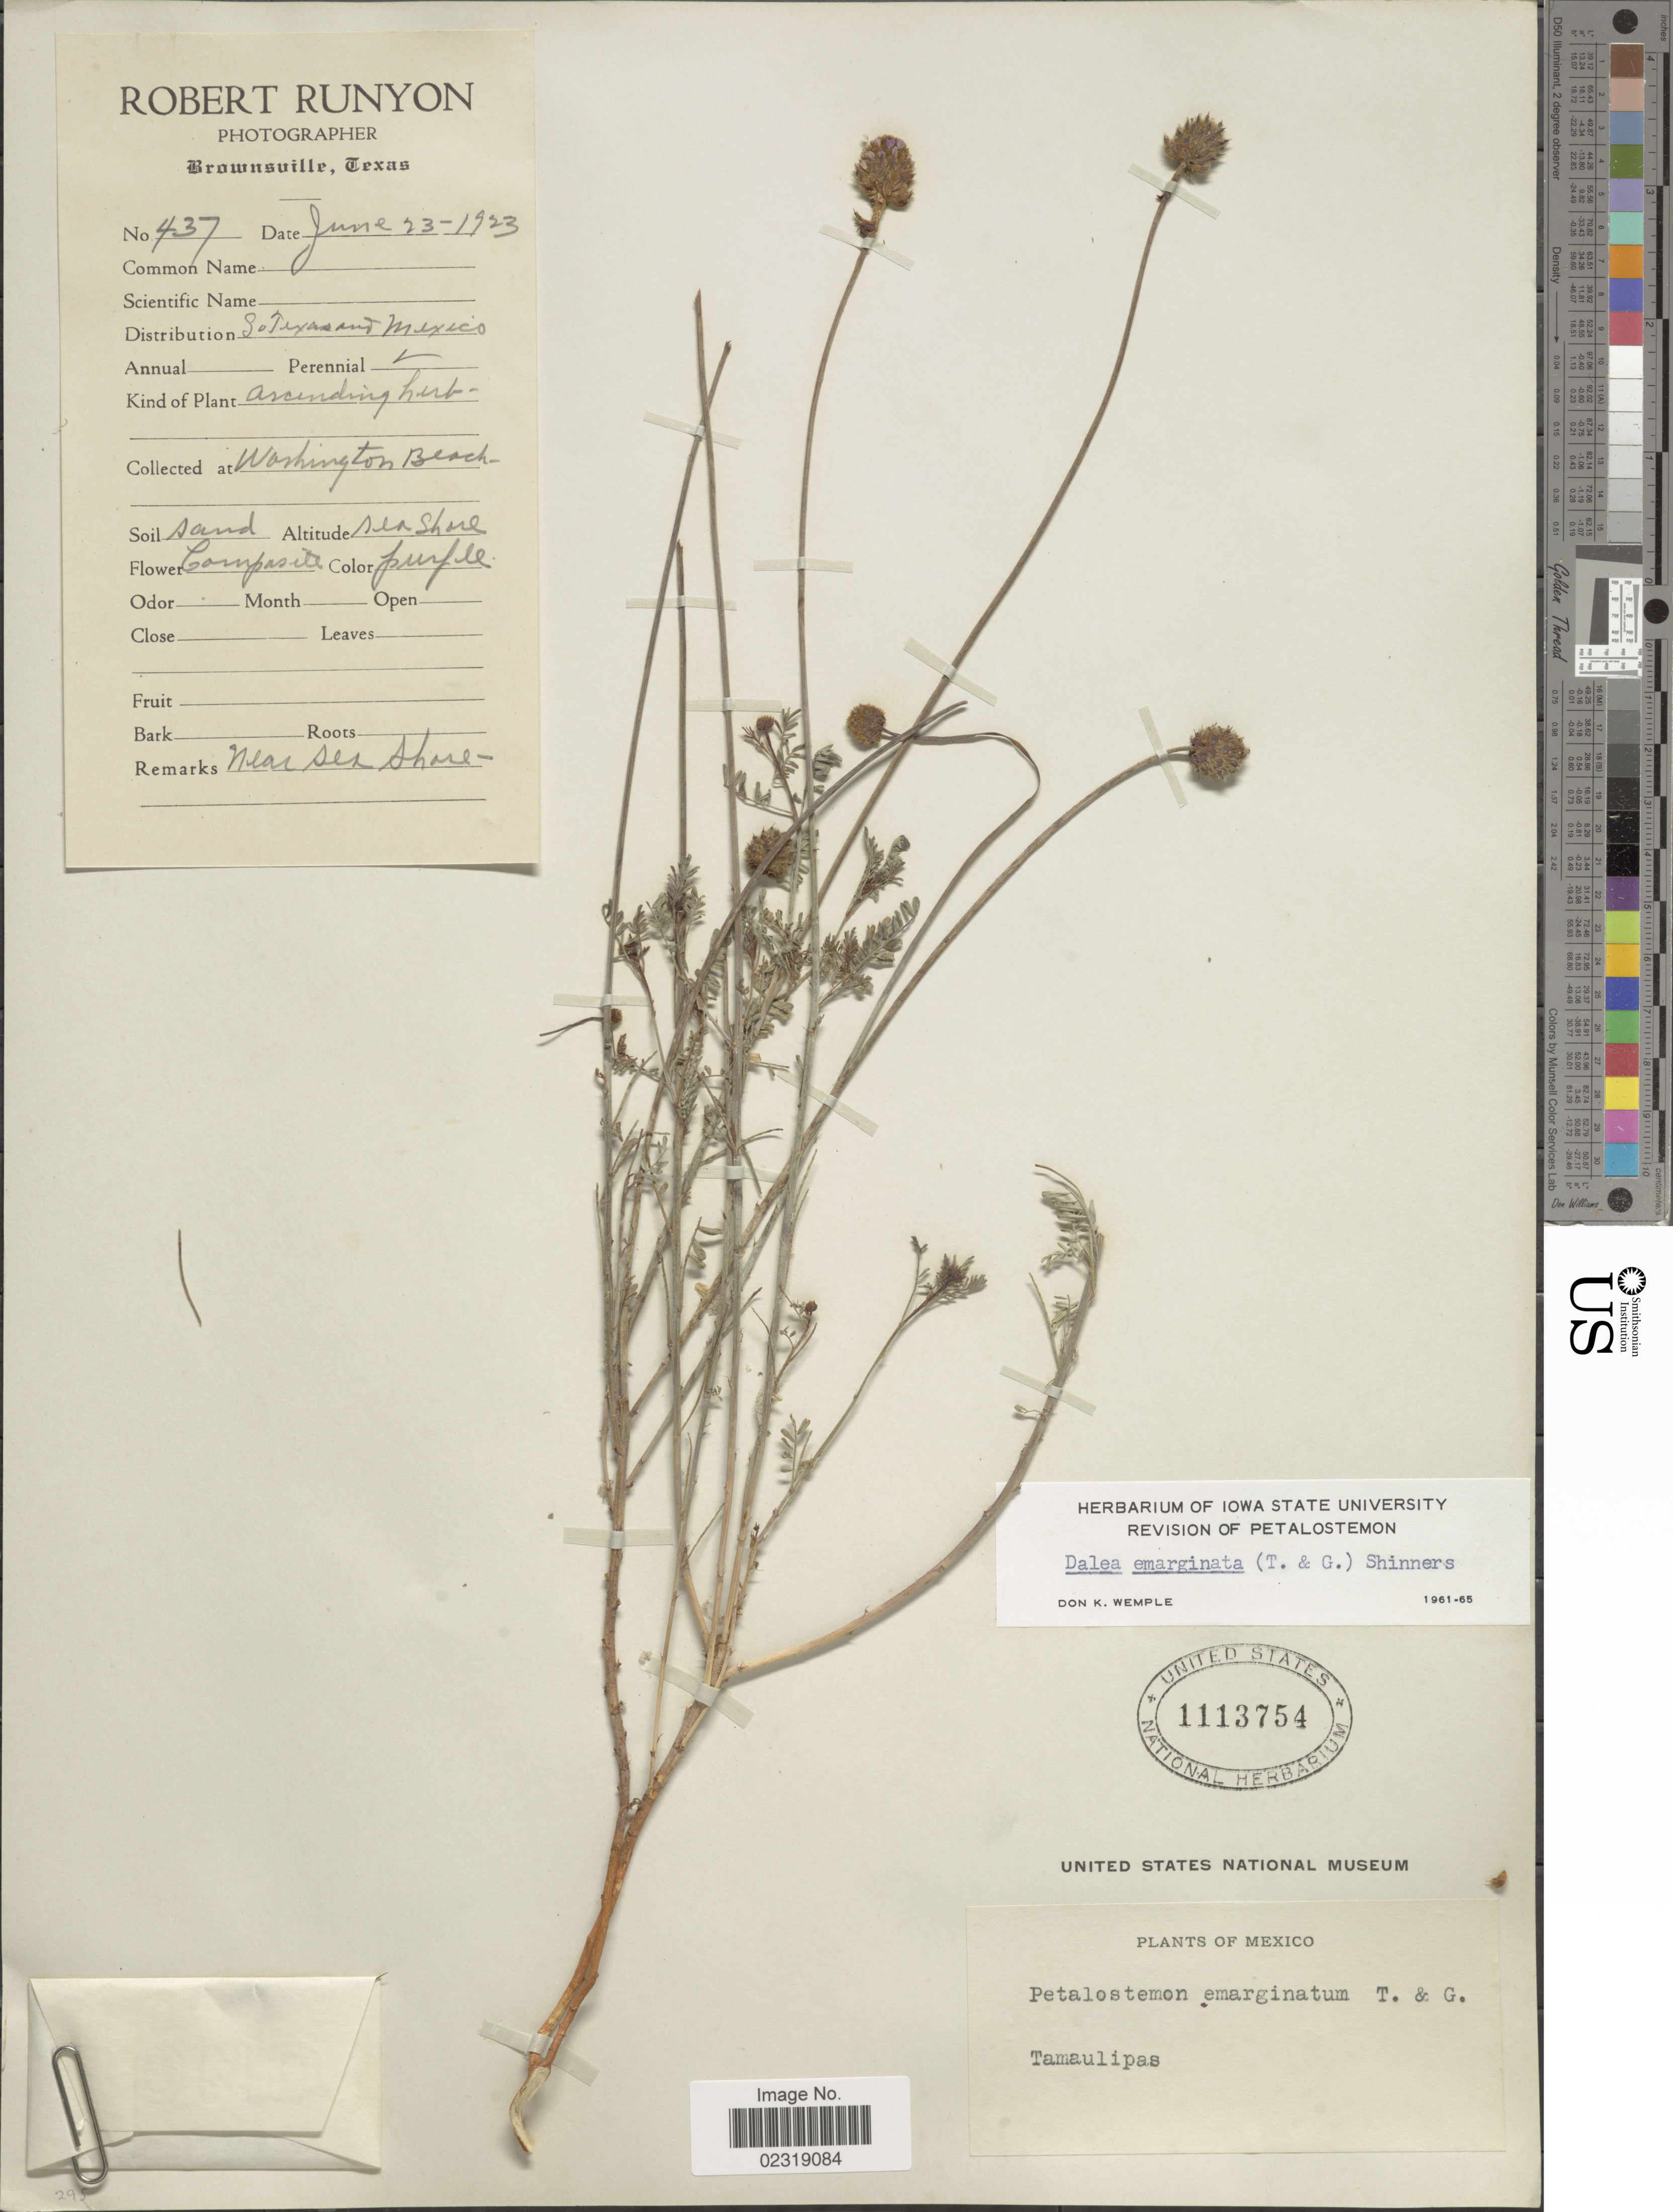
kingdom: Plantae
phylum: Tracheophyta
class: Magnoliopsida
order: Fabales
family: Fabaceae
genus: Dalea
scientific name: Dalea emarginata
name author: (Torr. & A. Gray) Shinners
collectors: R. Runyon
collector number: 437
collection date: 1923-06-23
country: Mexico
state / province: Tamaulipas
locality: Washington beach.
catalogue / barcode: US 1113754